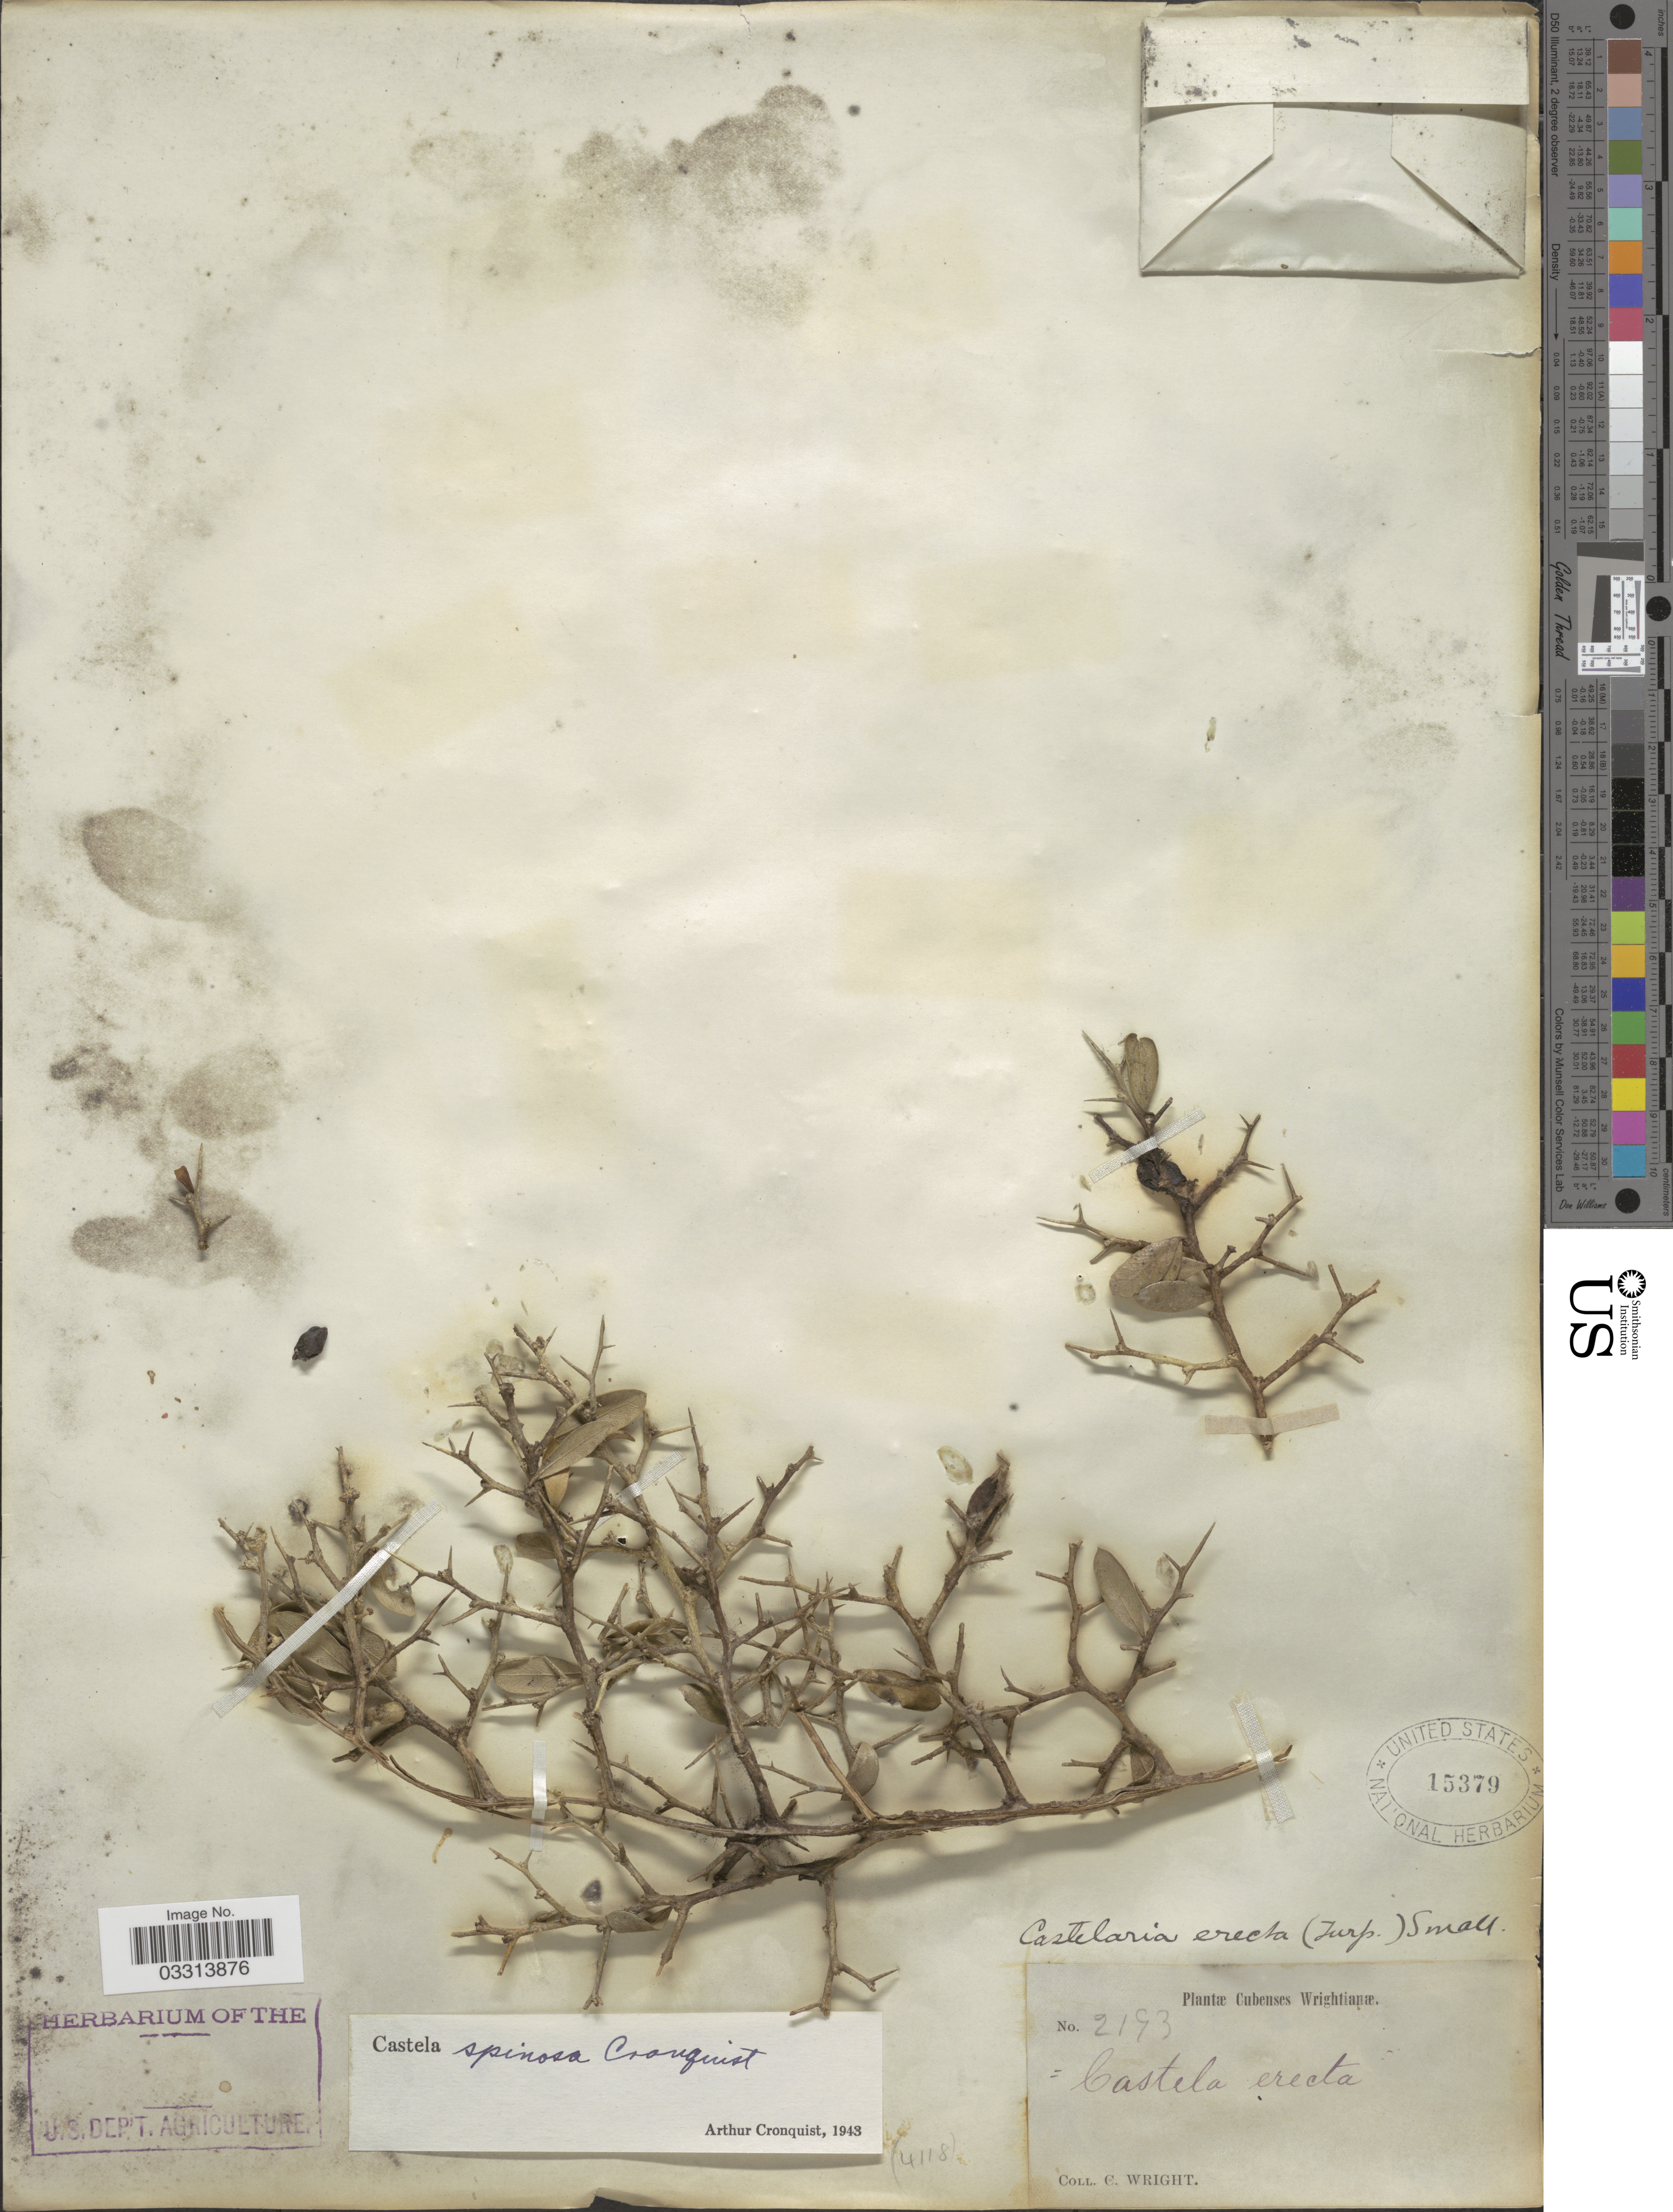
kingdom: Plantae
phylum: Tracheophyta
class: Magnoliopsida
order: Sapindales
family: Simaroubaceae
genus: Castela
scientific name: Castela spinosa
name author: Cronq.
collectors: C. Wright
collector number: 2193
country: Cuba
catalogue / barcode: US 15379